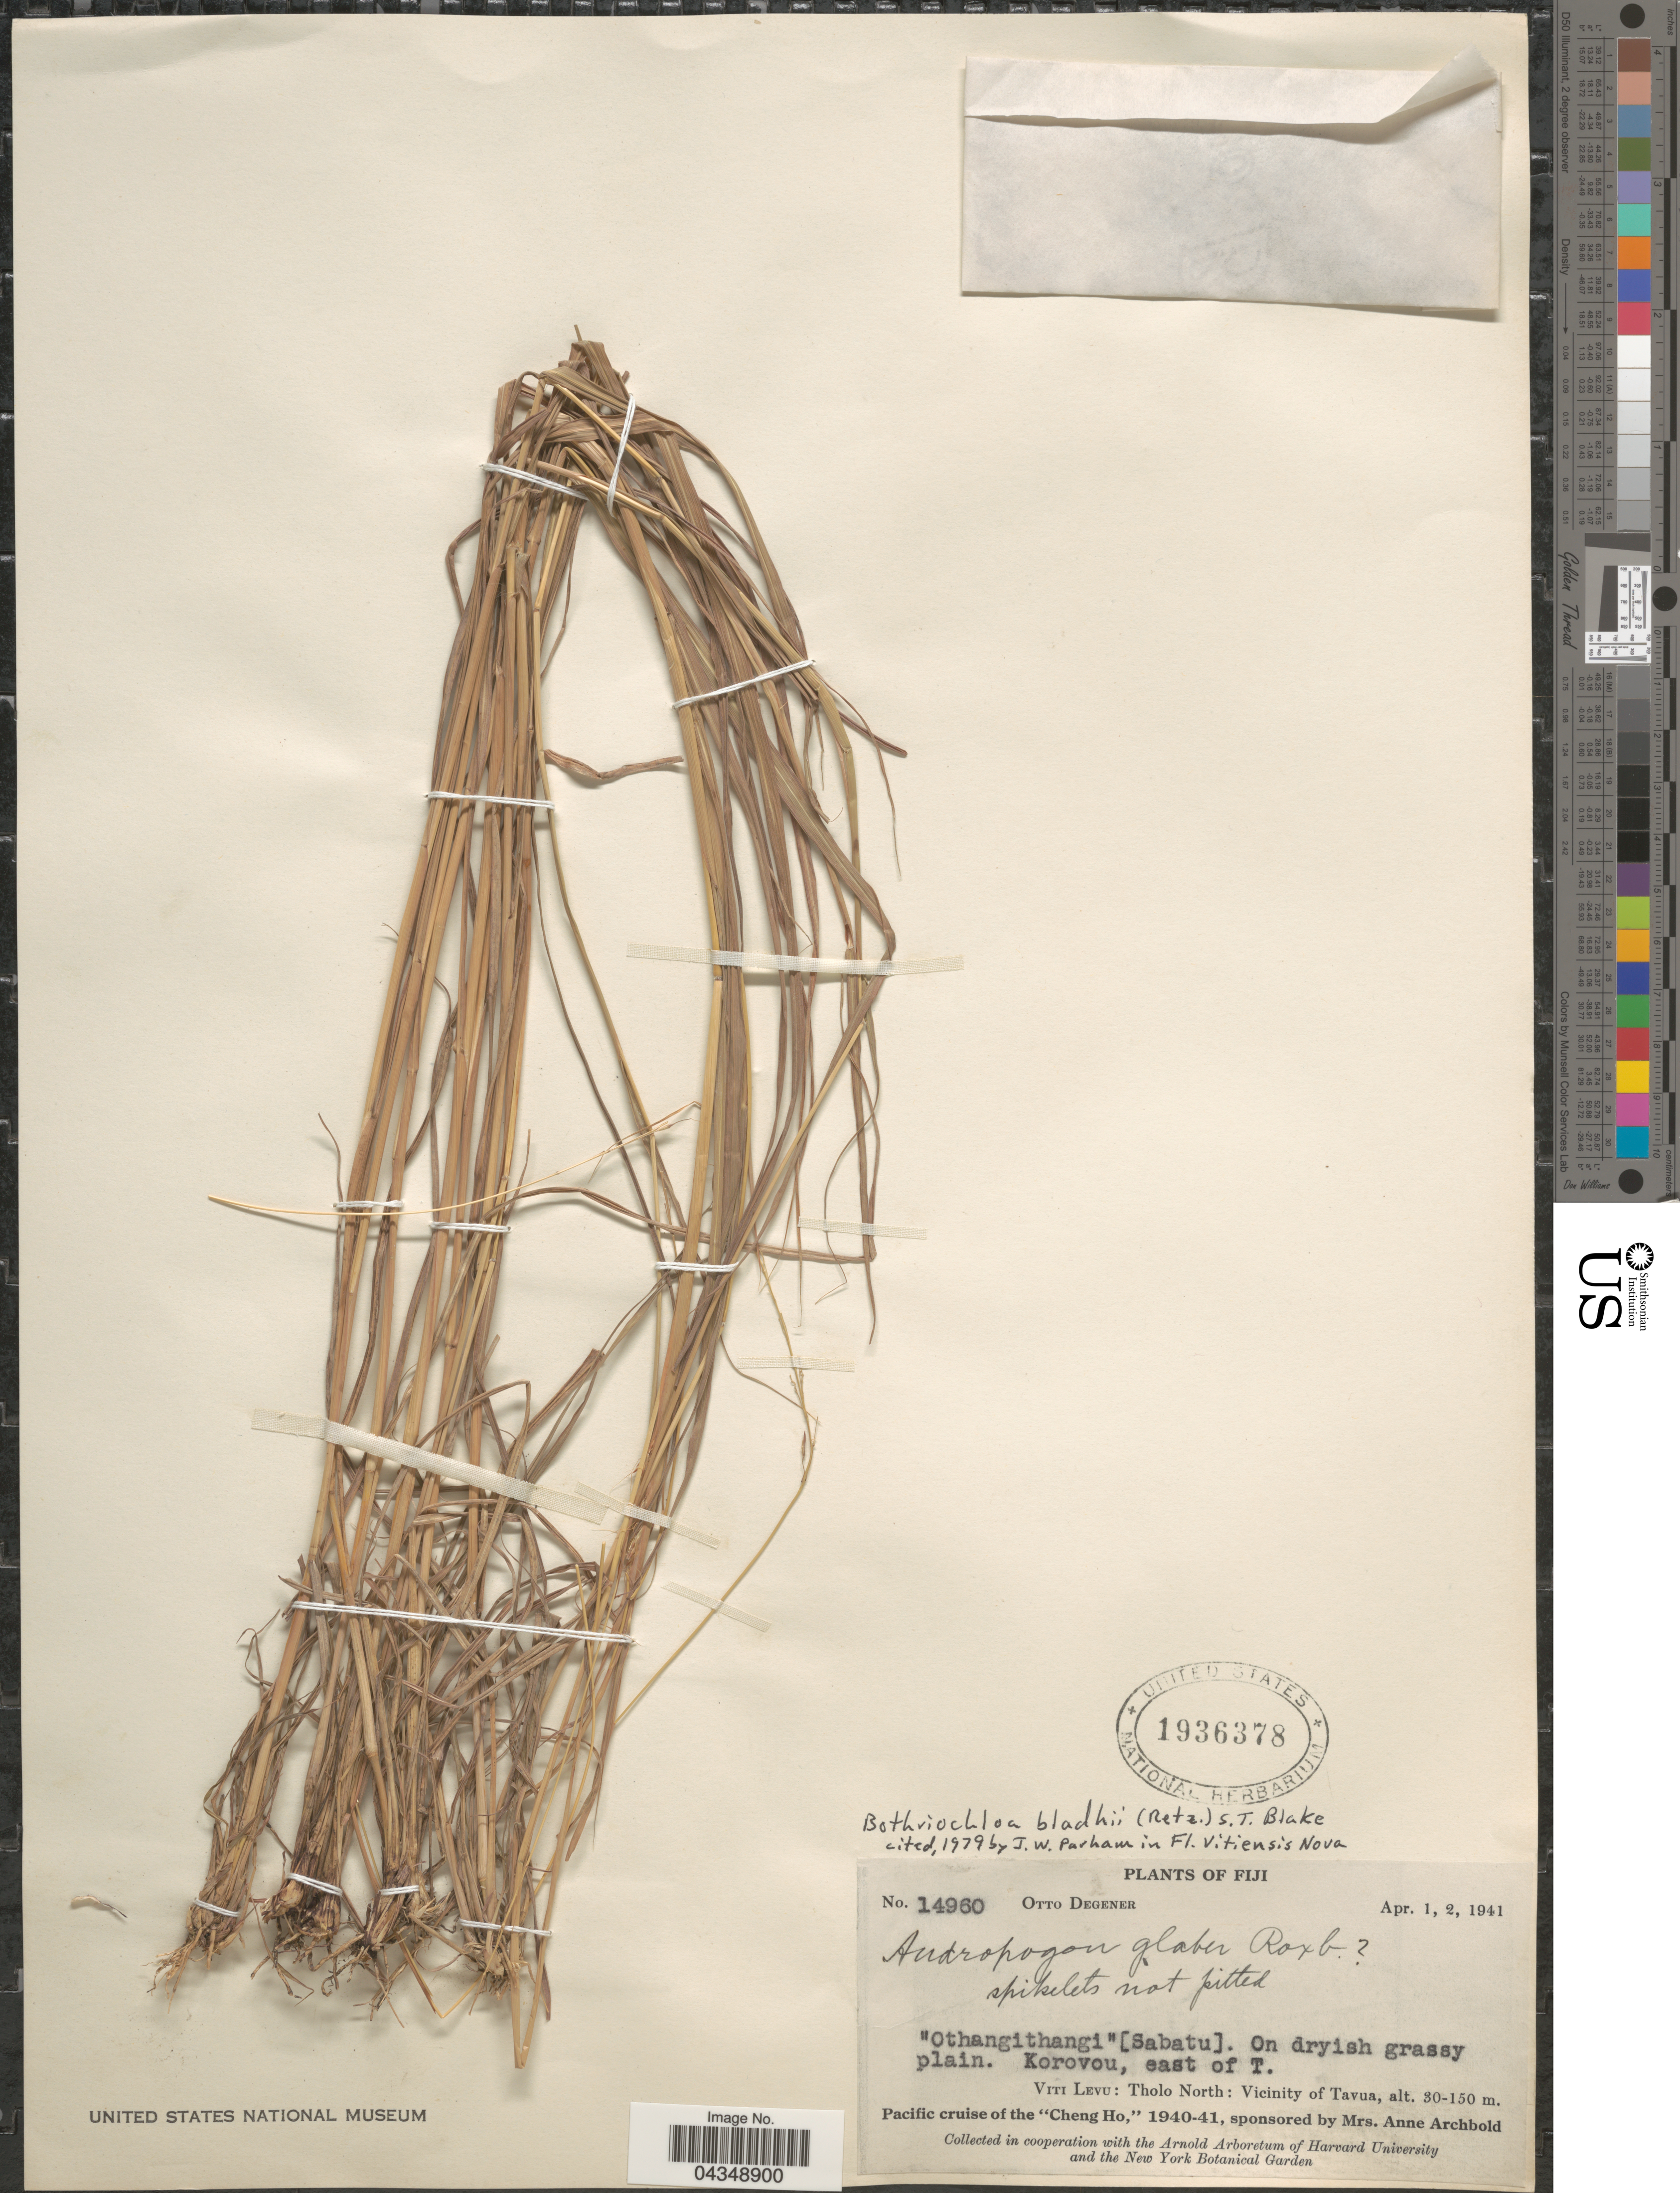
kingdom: Plantae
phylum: Tracheophyta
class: Liliopsida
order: Poales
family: Poaceae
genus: Bothriochloa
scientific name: Bothriochloa bladhii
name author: (Retz.) S.T. Blake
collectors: O. Degener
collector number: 14960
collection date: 1941-04-01/1941-04-02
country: Fiji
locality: Korovou, east of T. Viti Levu: Tholo North: Vicinity of Tavua. Pacific cruise of the "Cheng Ho," 1940-41 [unsure placement]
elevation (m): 30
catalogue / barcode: US 1936378